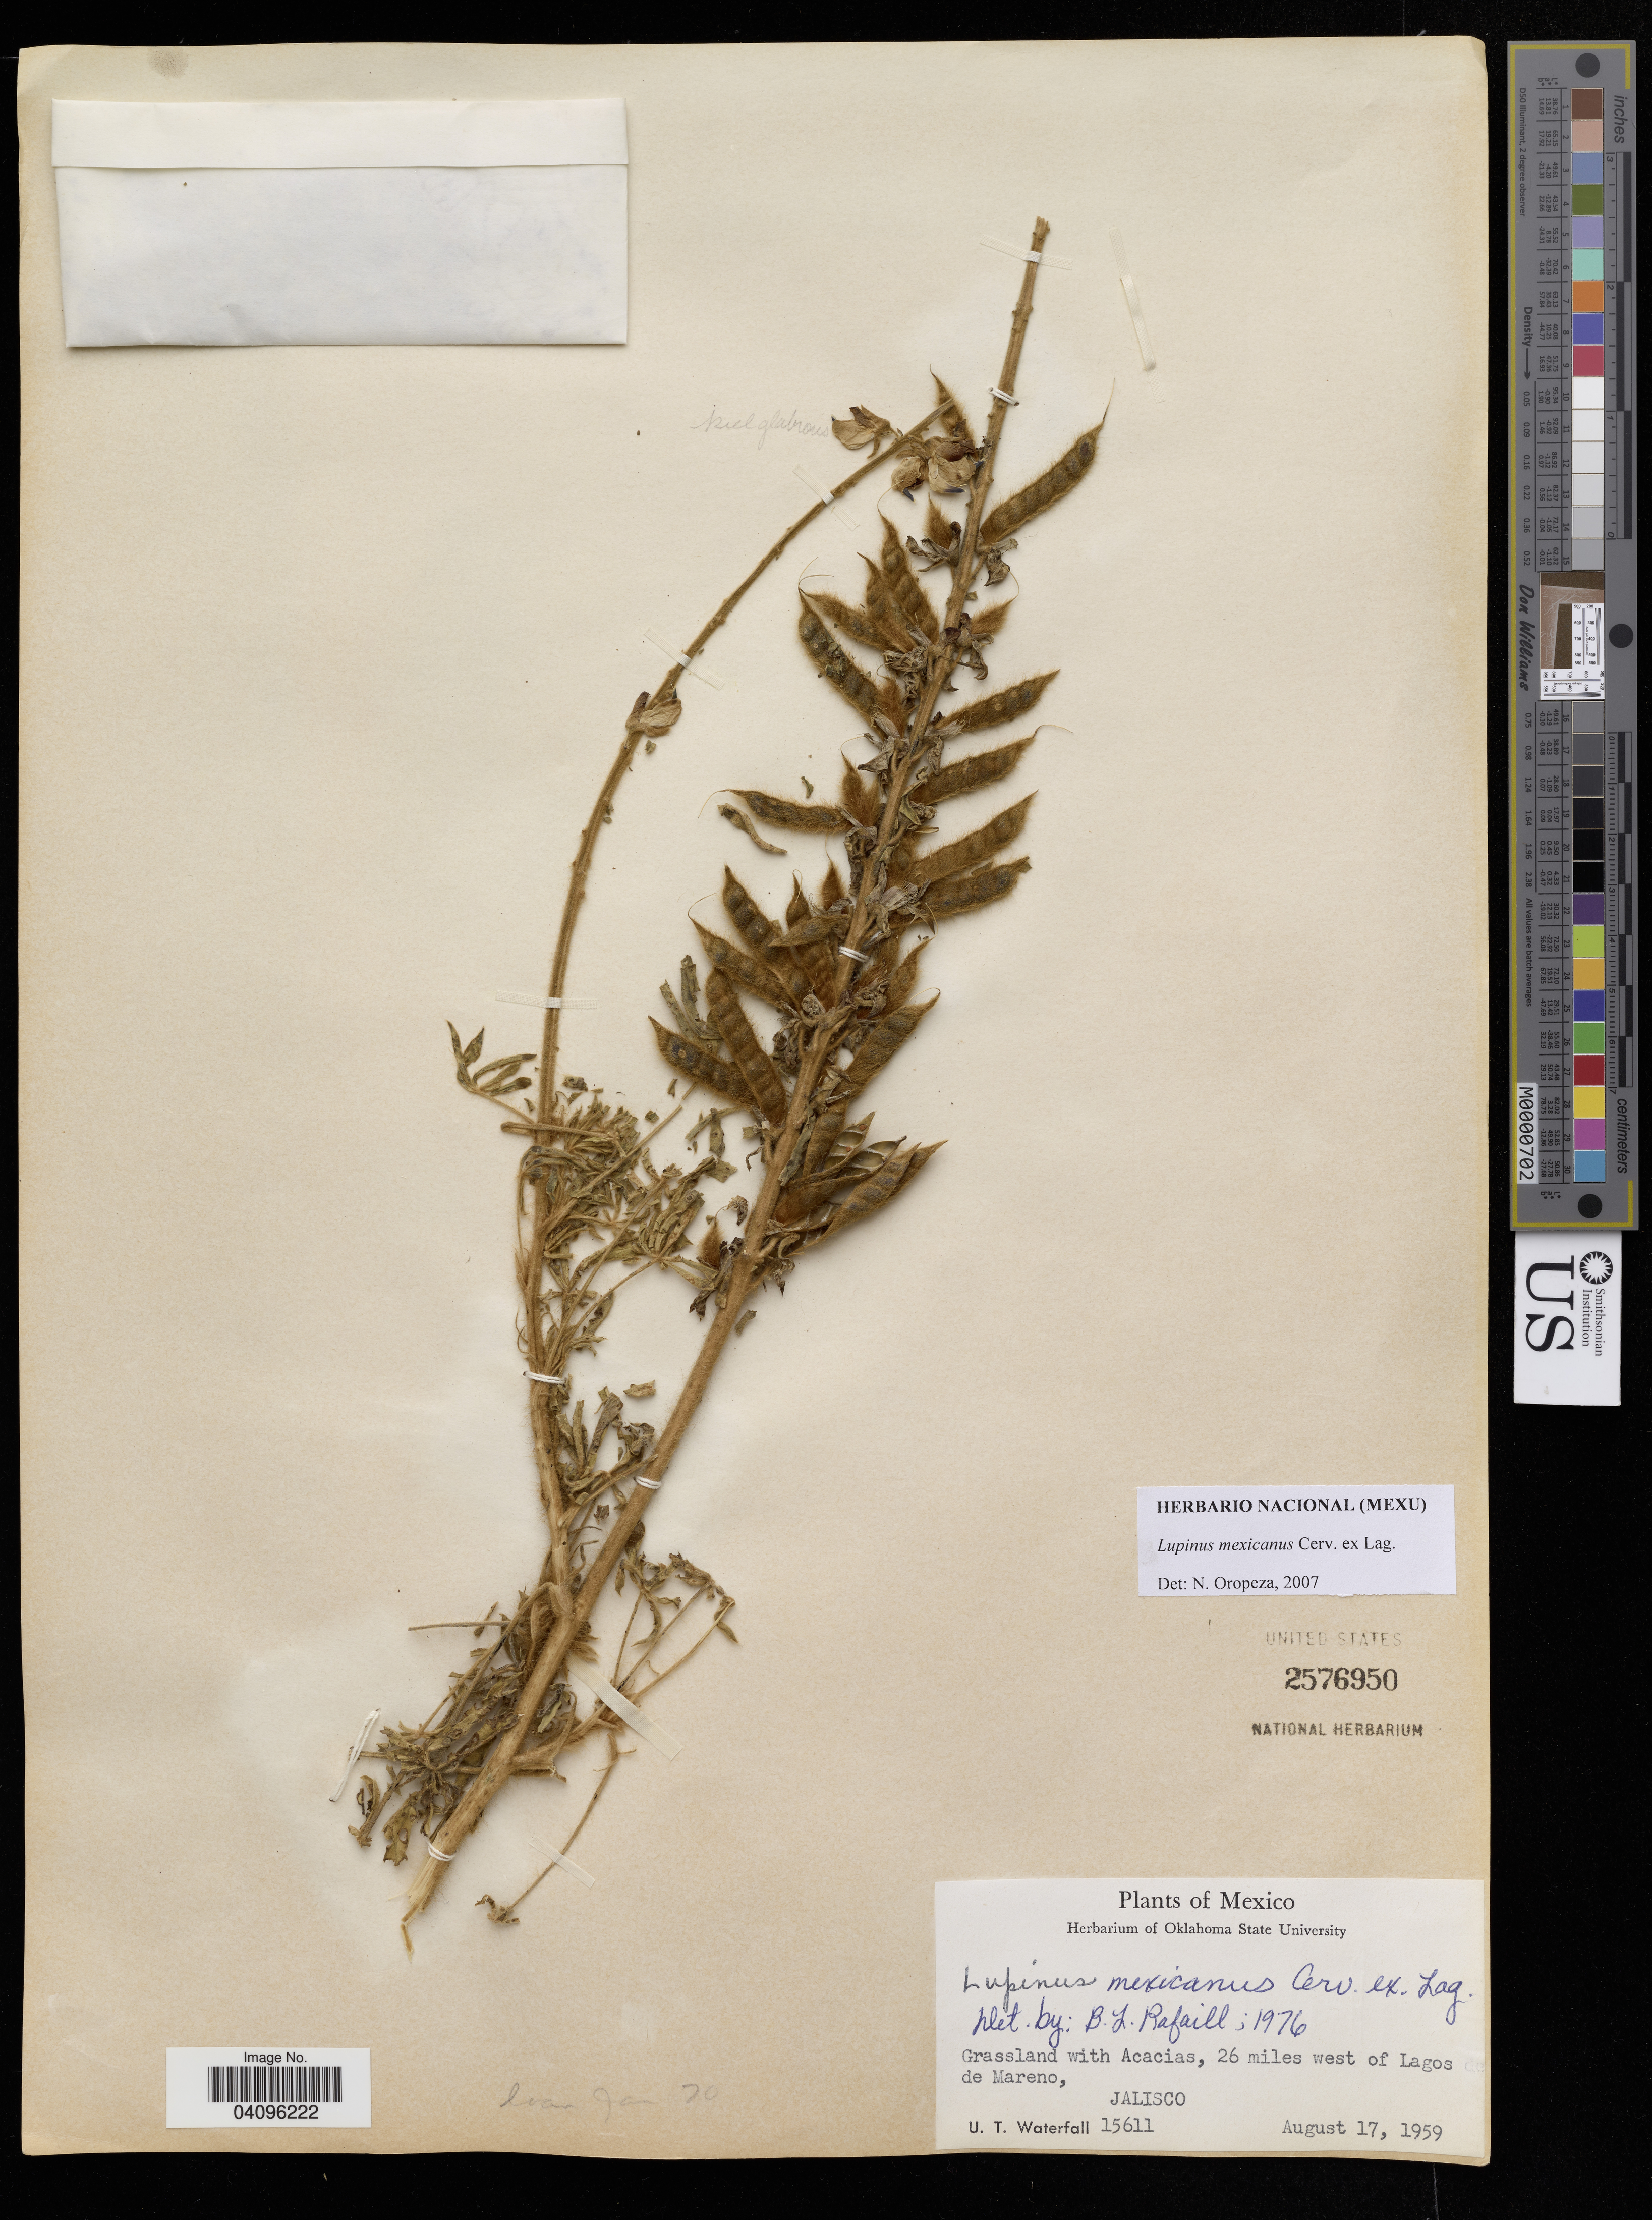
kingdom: Plantae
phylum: Tracheophyta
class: Magnoliopsida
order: Fabales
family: Fabaceae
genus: Lupinus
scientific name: Lupinus mexicanus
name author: Cerv. ex Lag.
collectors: U. T. Waterfall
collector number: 15611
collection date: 1959-08-17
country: Mexico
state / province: Jalisco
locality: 26 miles west of Lagos de Mareno.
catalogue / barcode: US 2576950